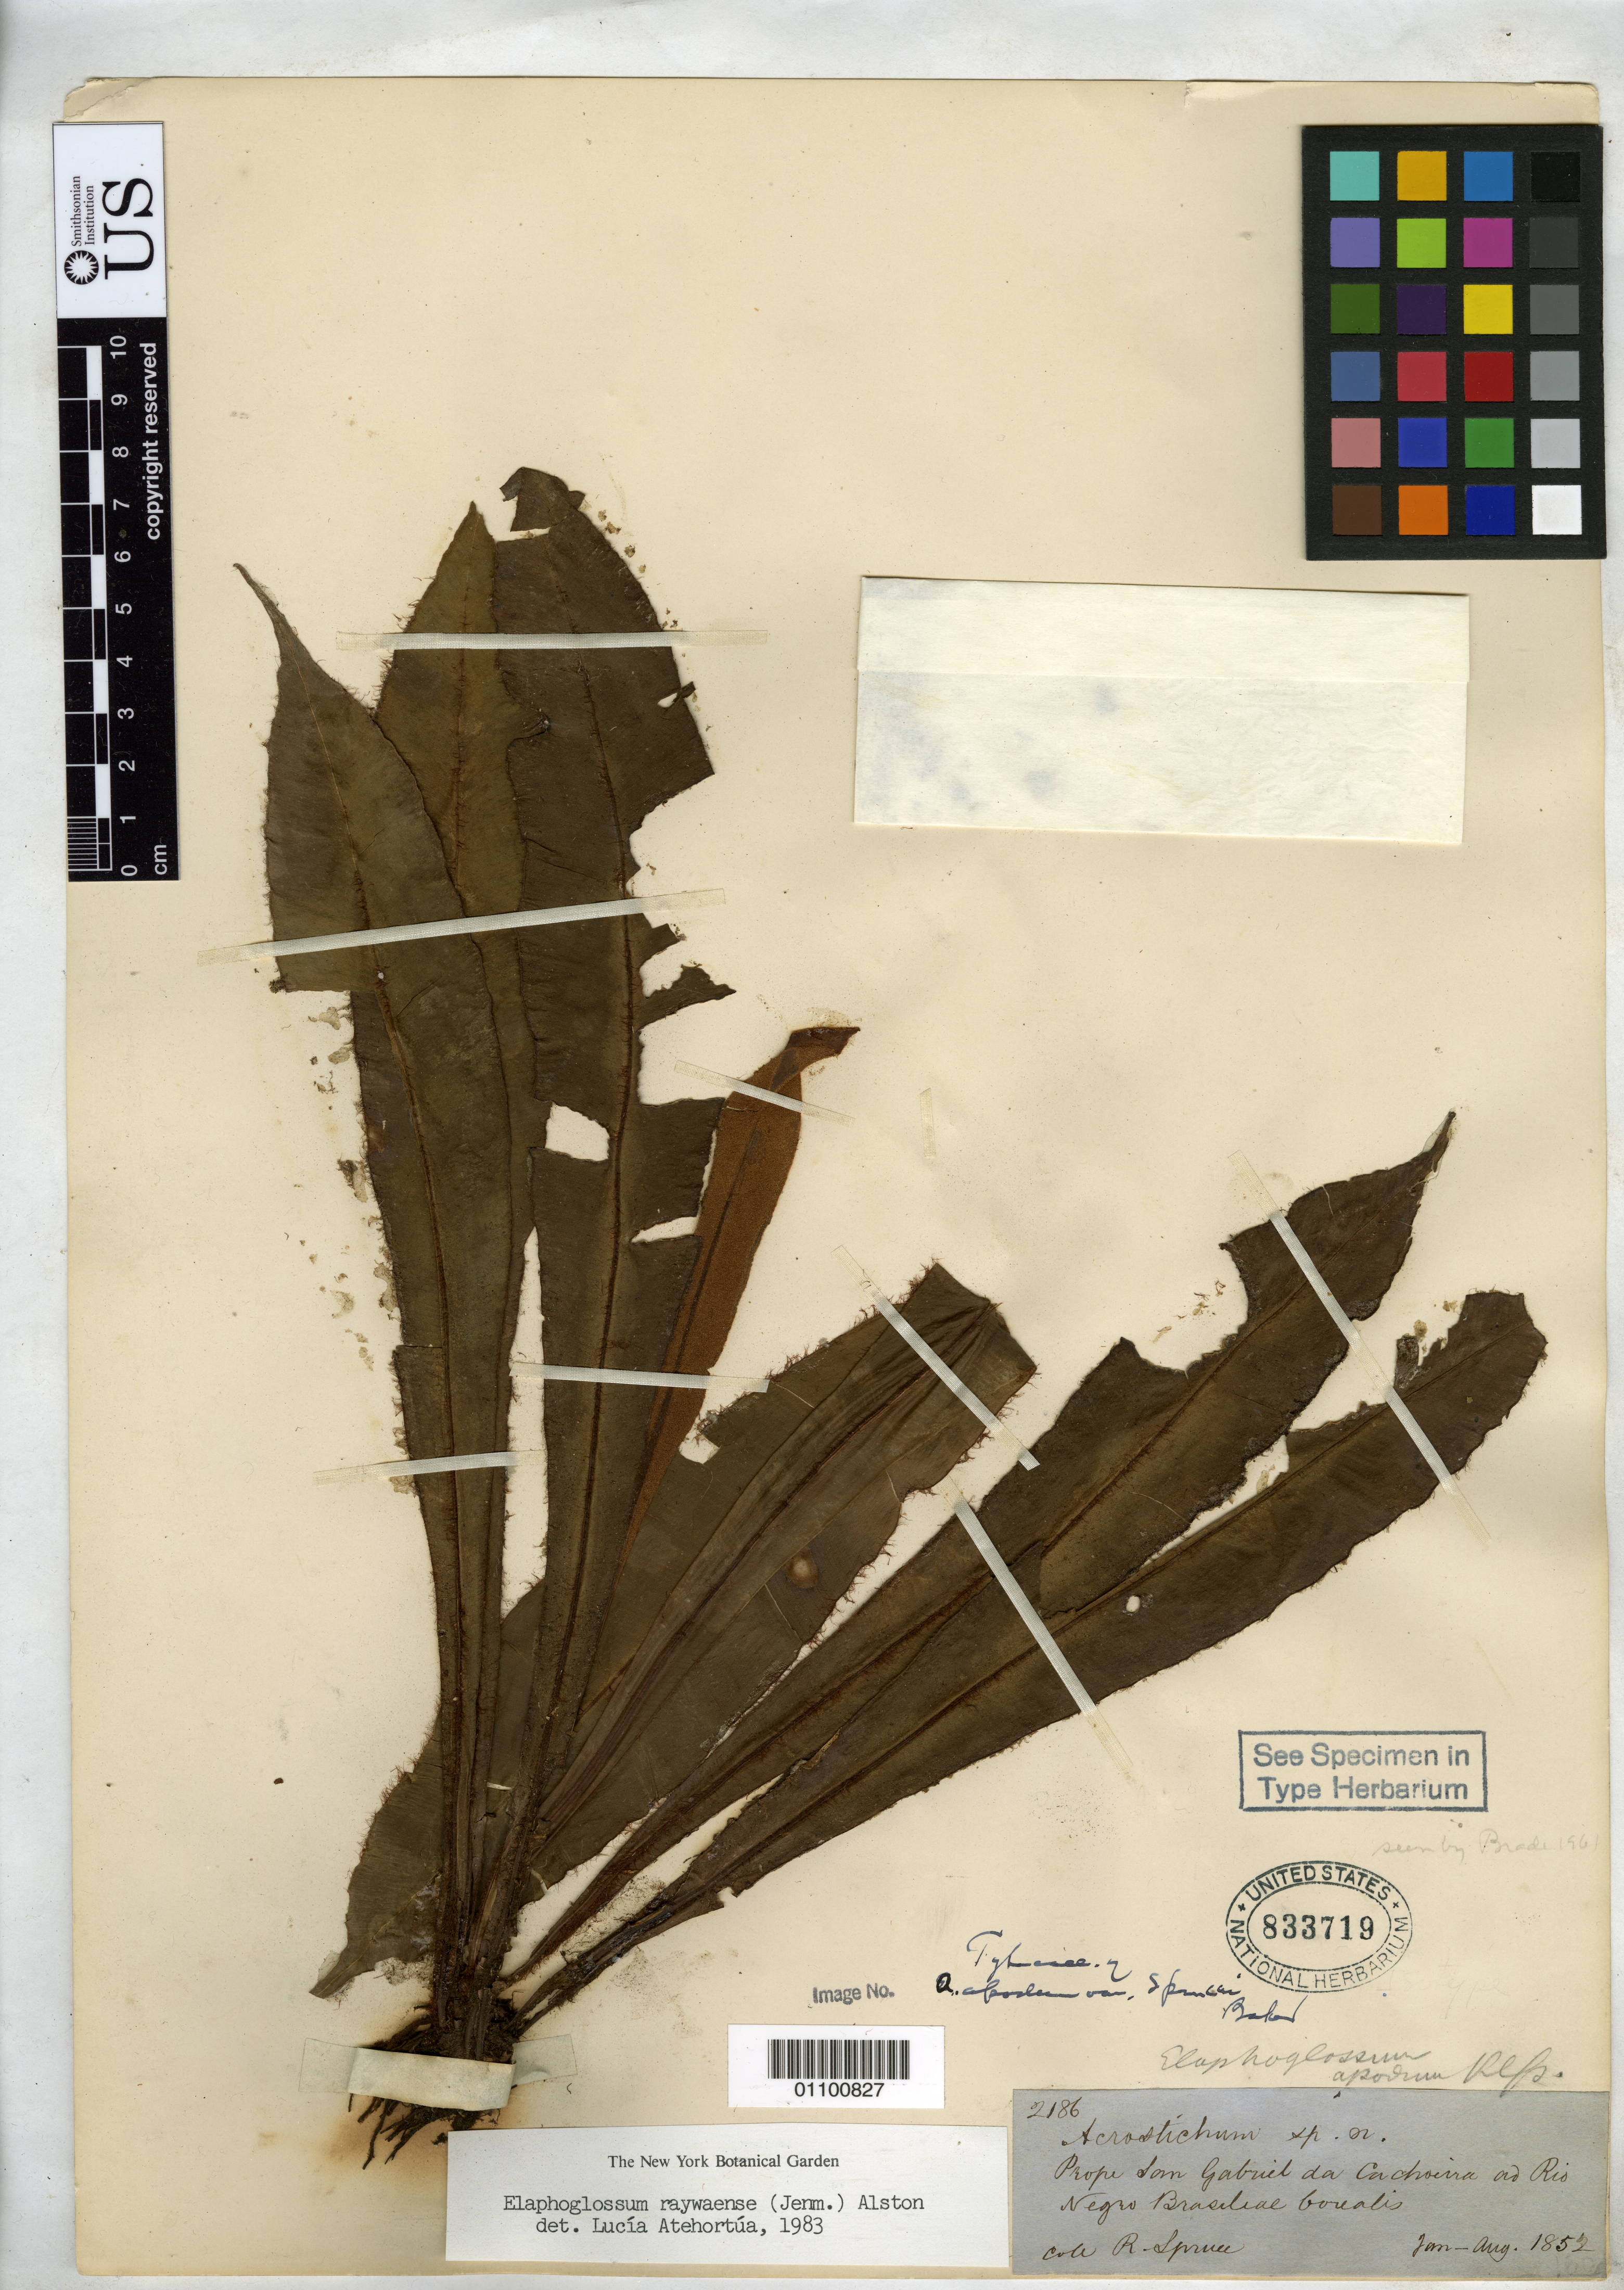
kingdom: Plantae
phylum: Tracheophyta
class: Polypodiopsida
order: Polypodiales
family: Pteridaceae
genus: Acrostichum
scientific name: Acrostichum apodum var. sprucei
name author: Baker in Mart.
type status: Type Collection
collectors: R. Spruce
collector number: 2186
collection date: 1852-01/1852-08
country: Brazil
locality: Prope San Gabriel da Cachoeira ad Rio Negro Brasiliae borealis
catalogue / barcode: US 833719